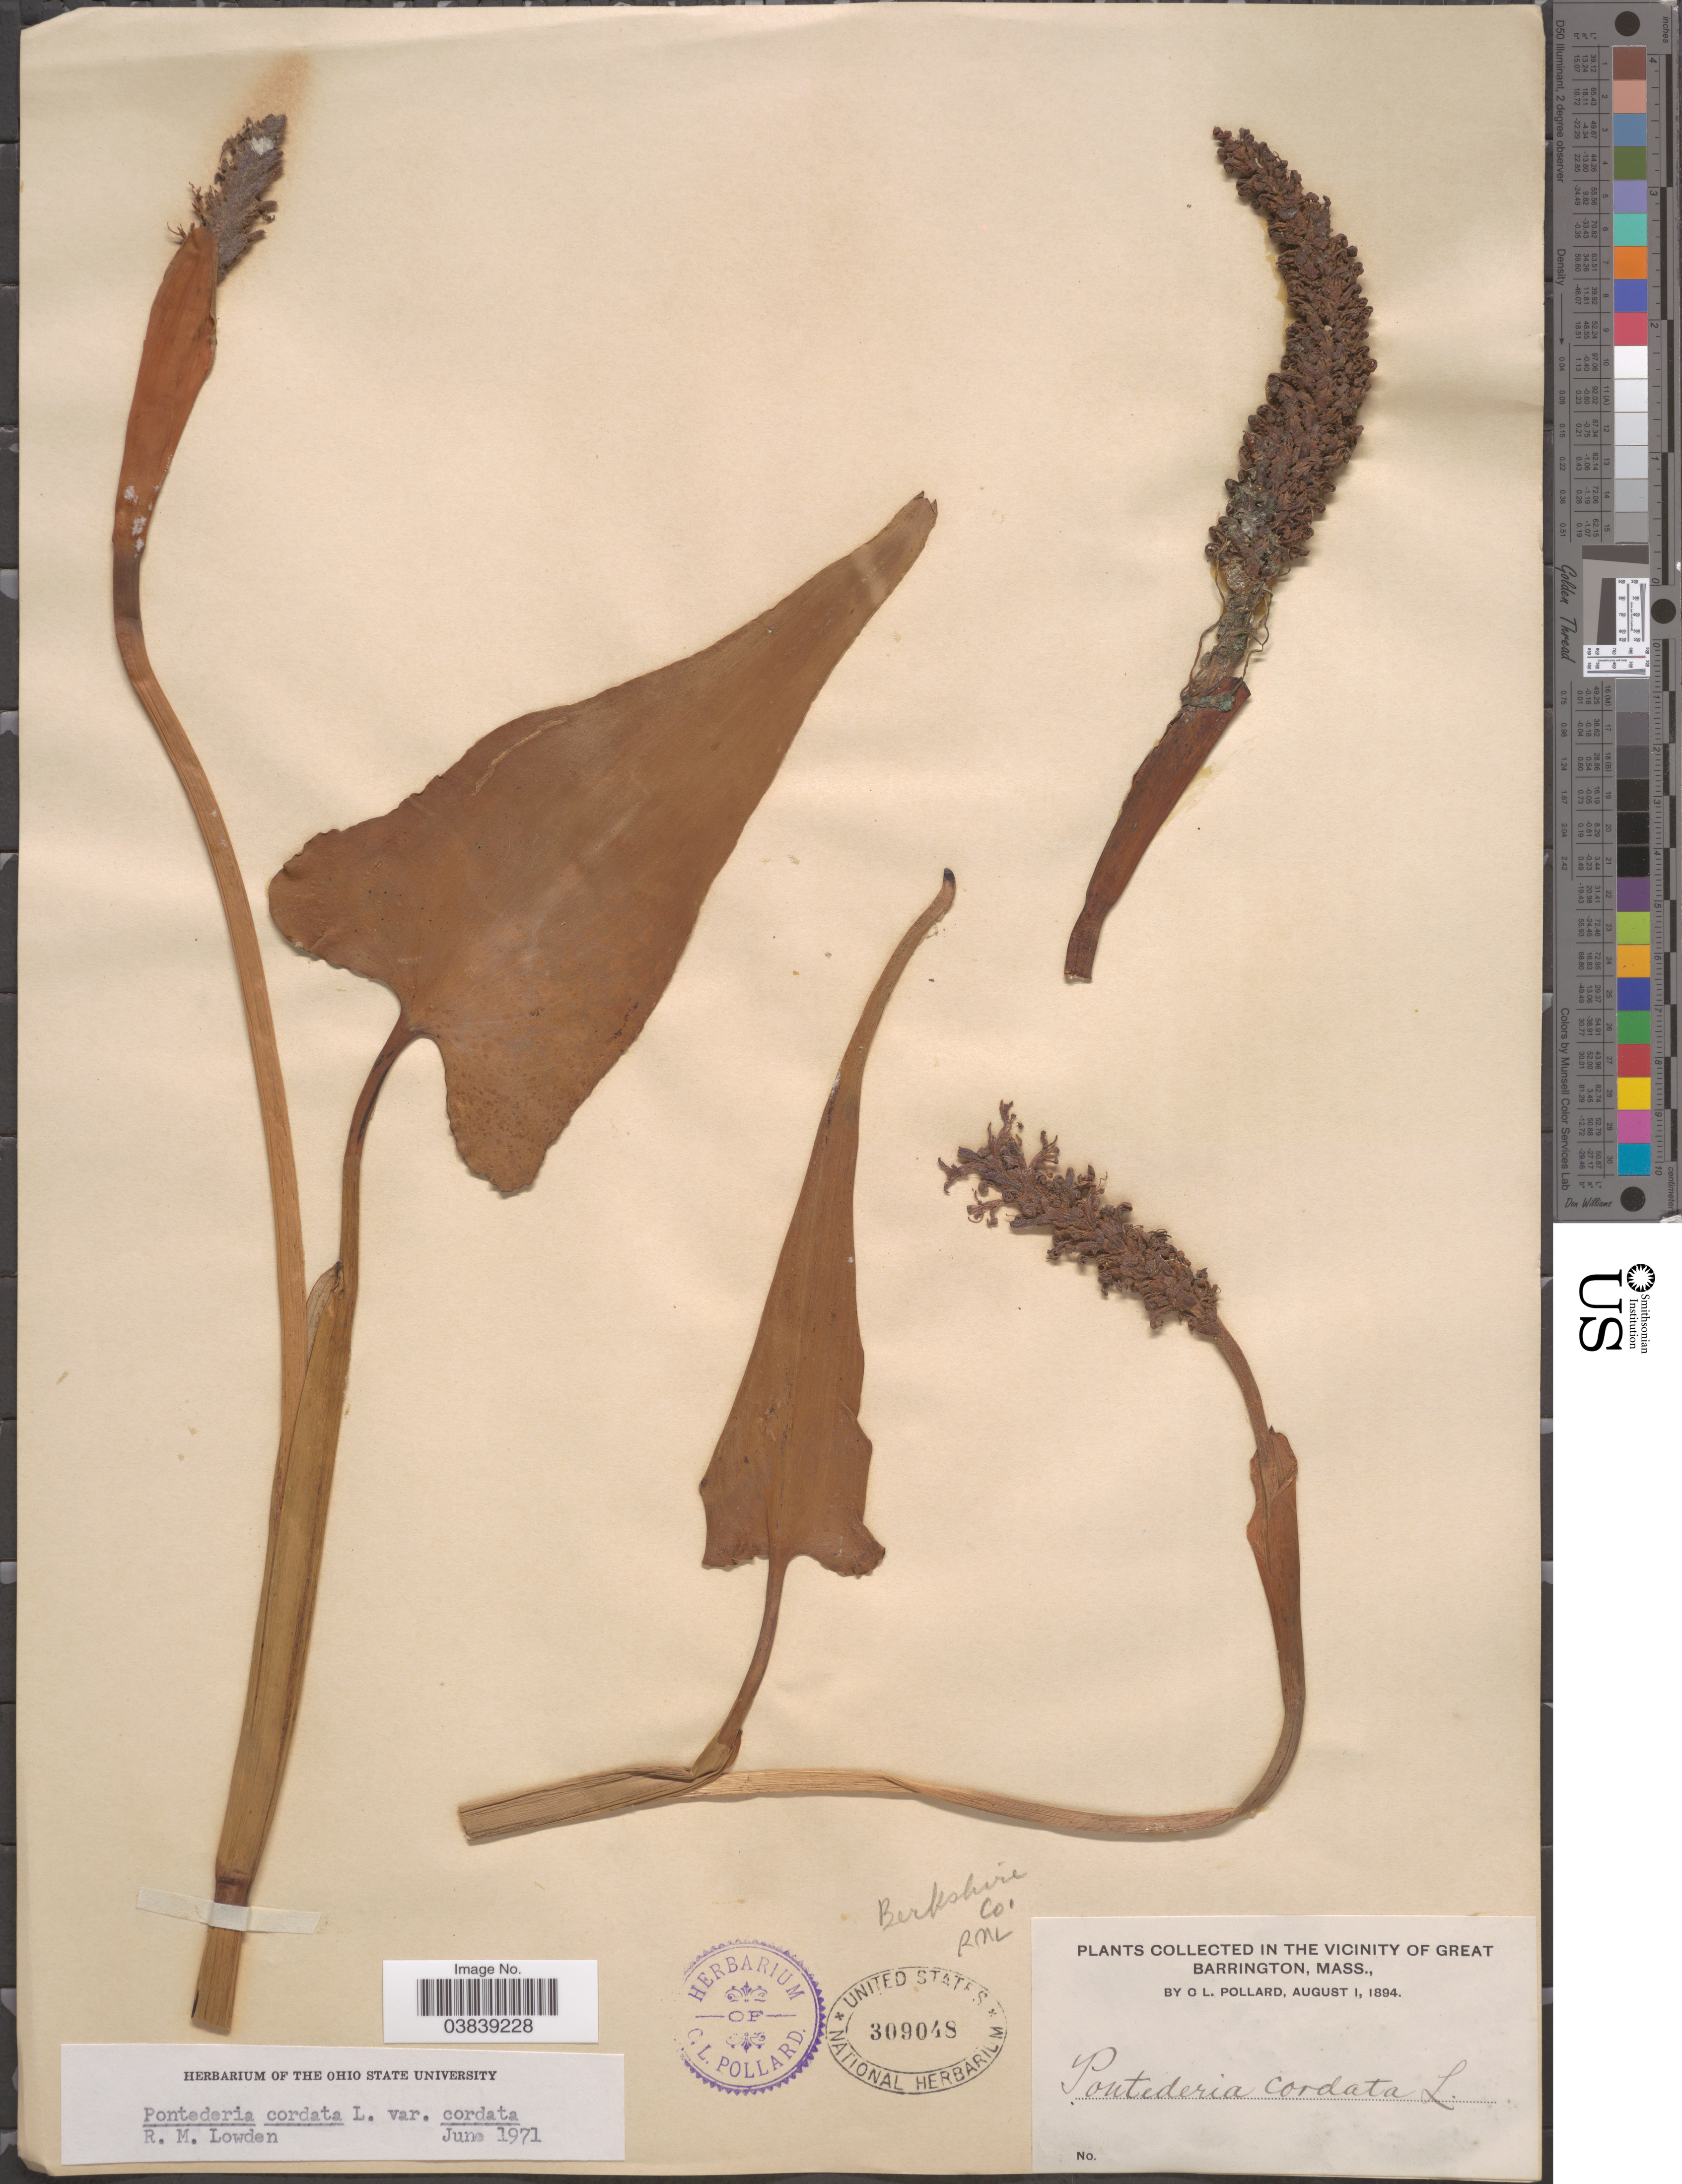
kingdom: Plantae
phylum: Tracheophyta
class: Liliopsida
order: Commelinales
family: Pontederiaceae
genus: Pontederia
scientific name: Pontederia cordata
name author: L.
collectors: C. L. Pollard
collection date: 1894-08-01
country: United States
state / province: Massachusetts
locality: In the vicinity of Great Barrington. Berkshire Co.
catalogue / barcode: US 309048